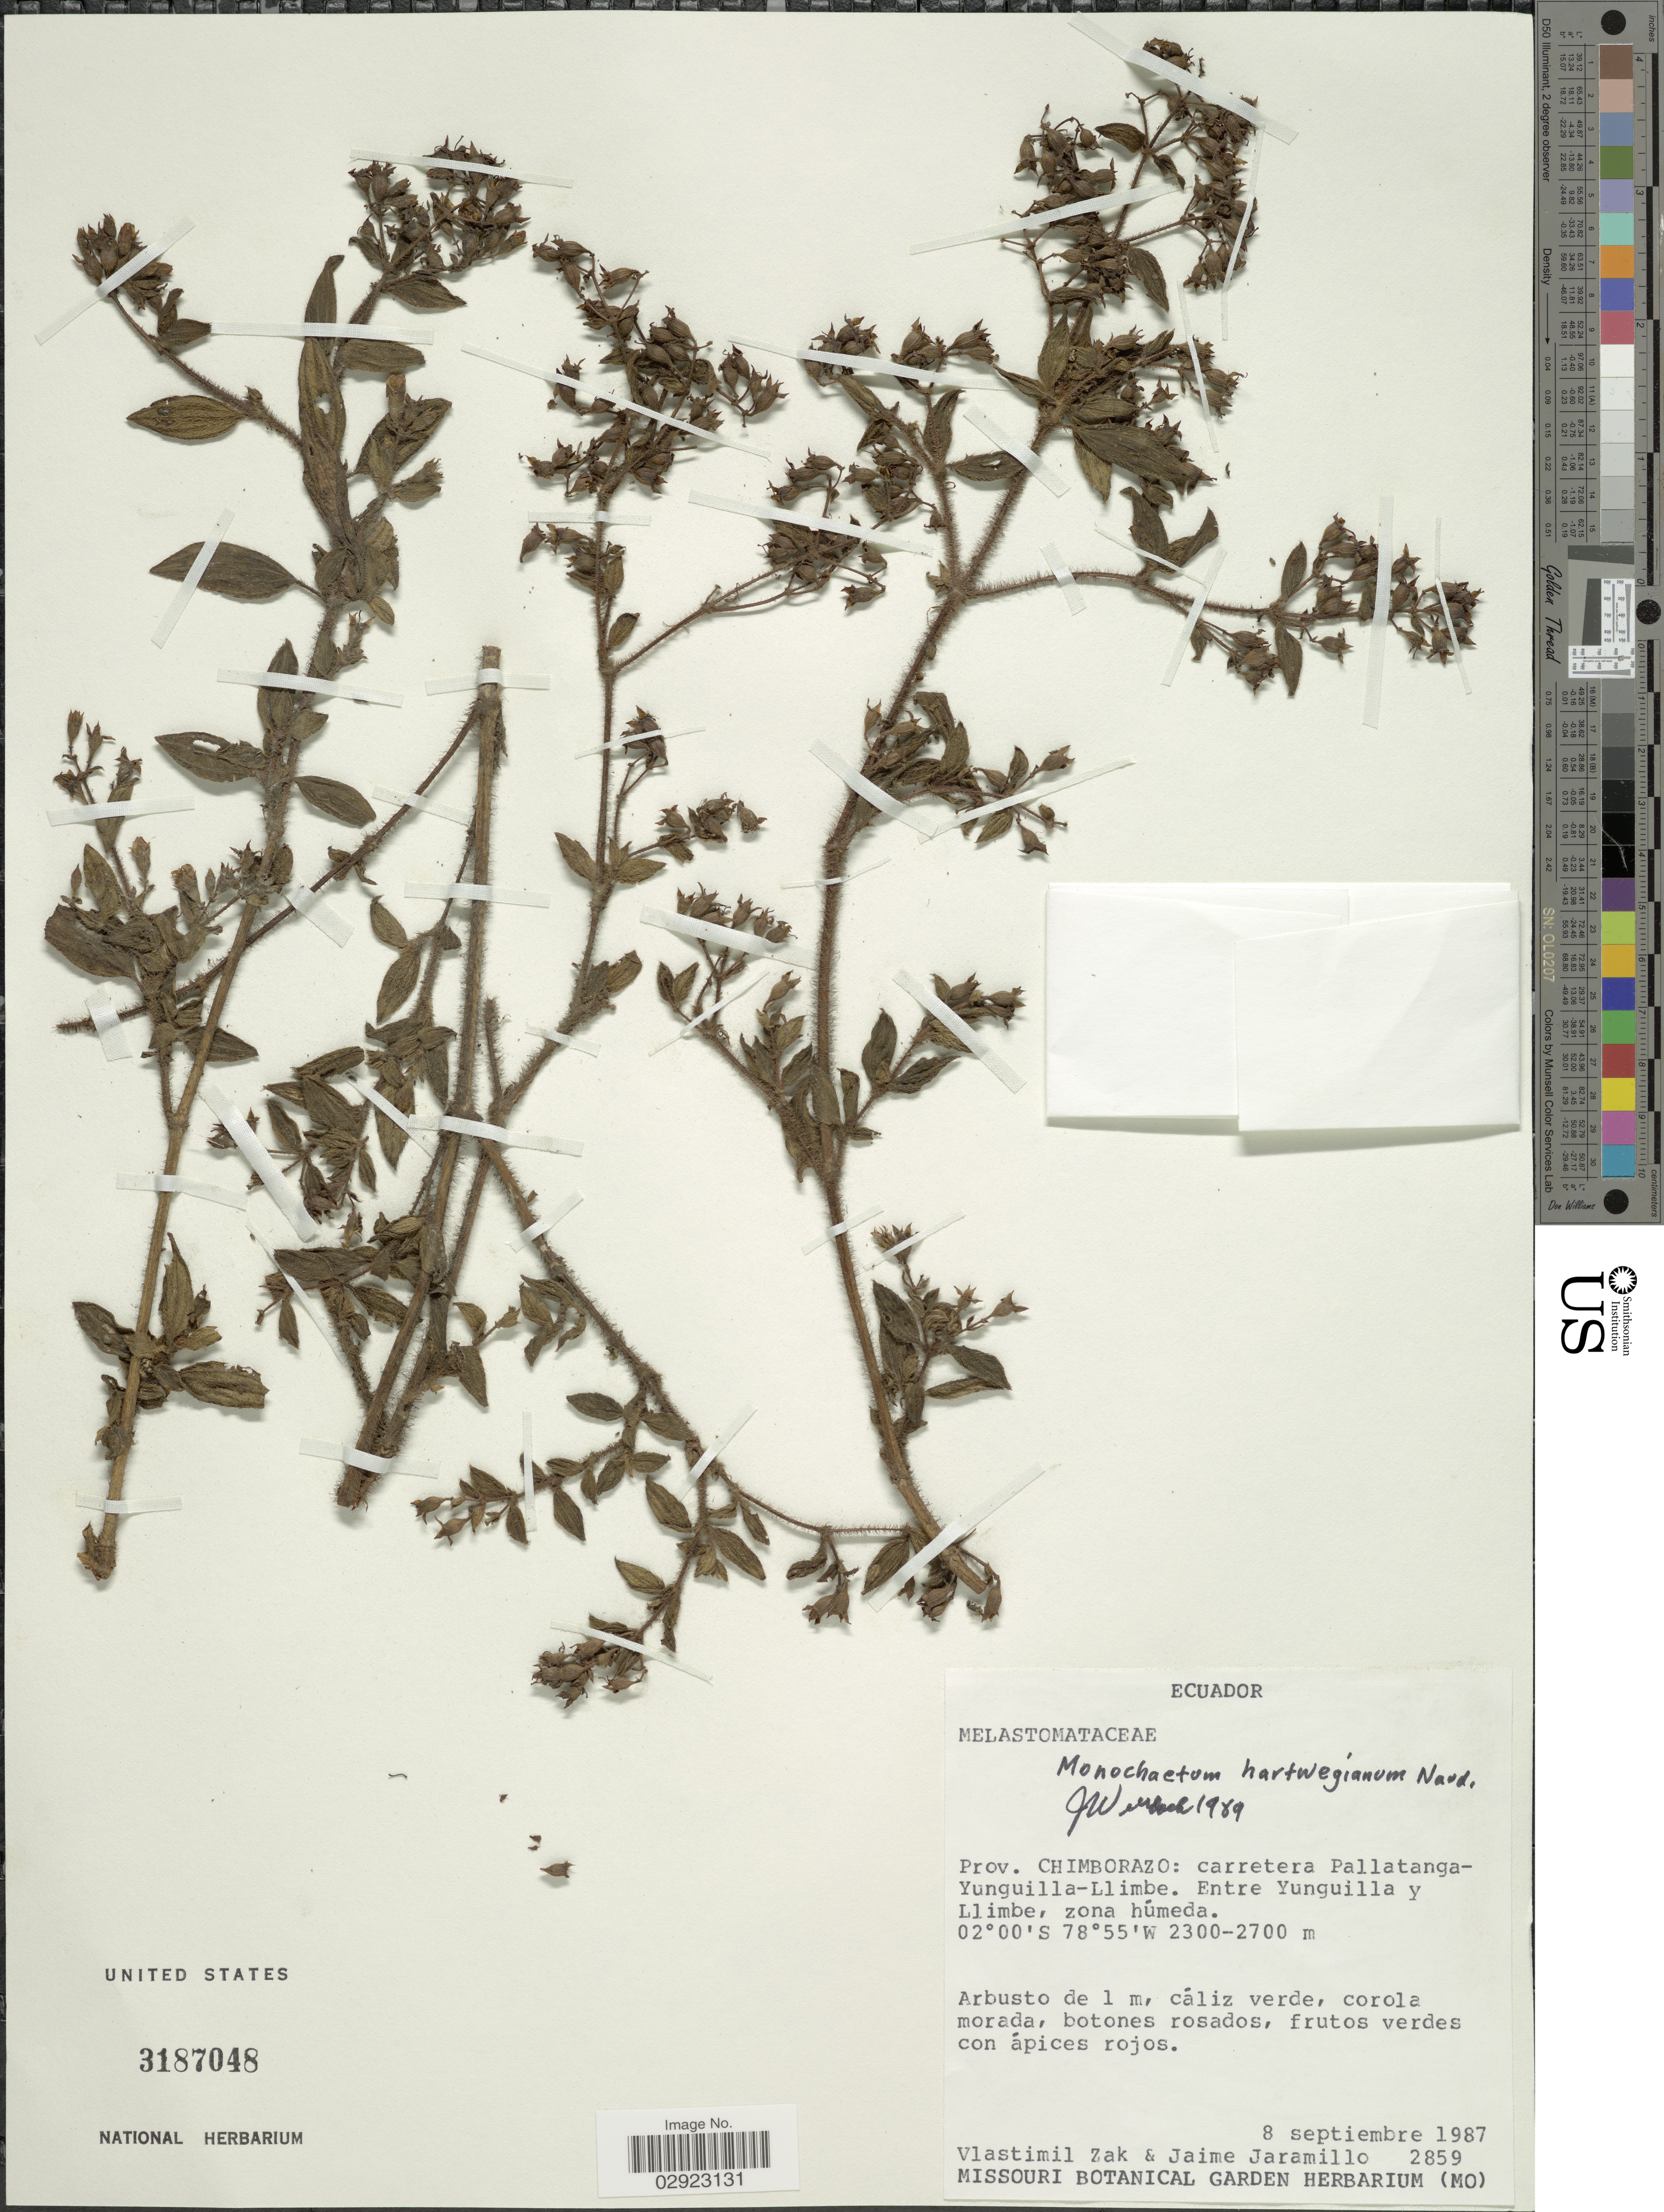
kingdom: Plantae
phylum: Tracheophyta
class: Magnoliopsida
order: Myrtales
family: Melastomataceae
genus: Monochaetum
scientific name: Monochaetum hartwegianum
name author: Naudin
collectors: V. Zak & J. Jaramillo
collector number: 2859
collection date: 1987-09-08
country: Ecuador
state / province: Chimborazo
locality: Carretera Pallatanga-Yunguilla-Llimbe. Entre Yunguilla y Llimbe, zona húmeda.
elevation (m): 2300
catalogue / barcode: US 3187048